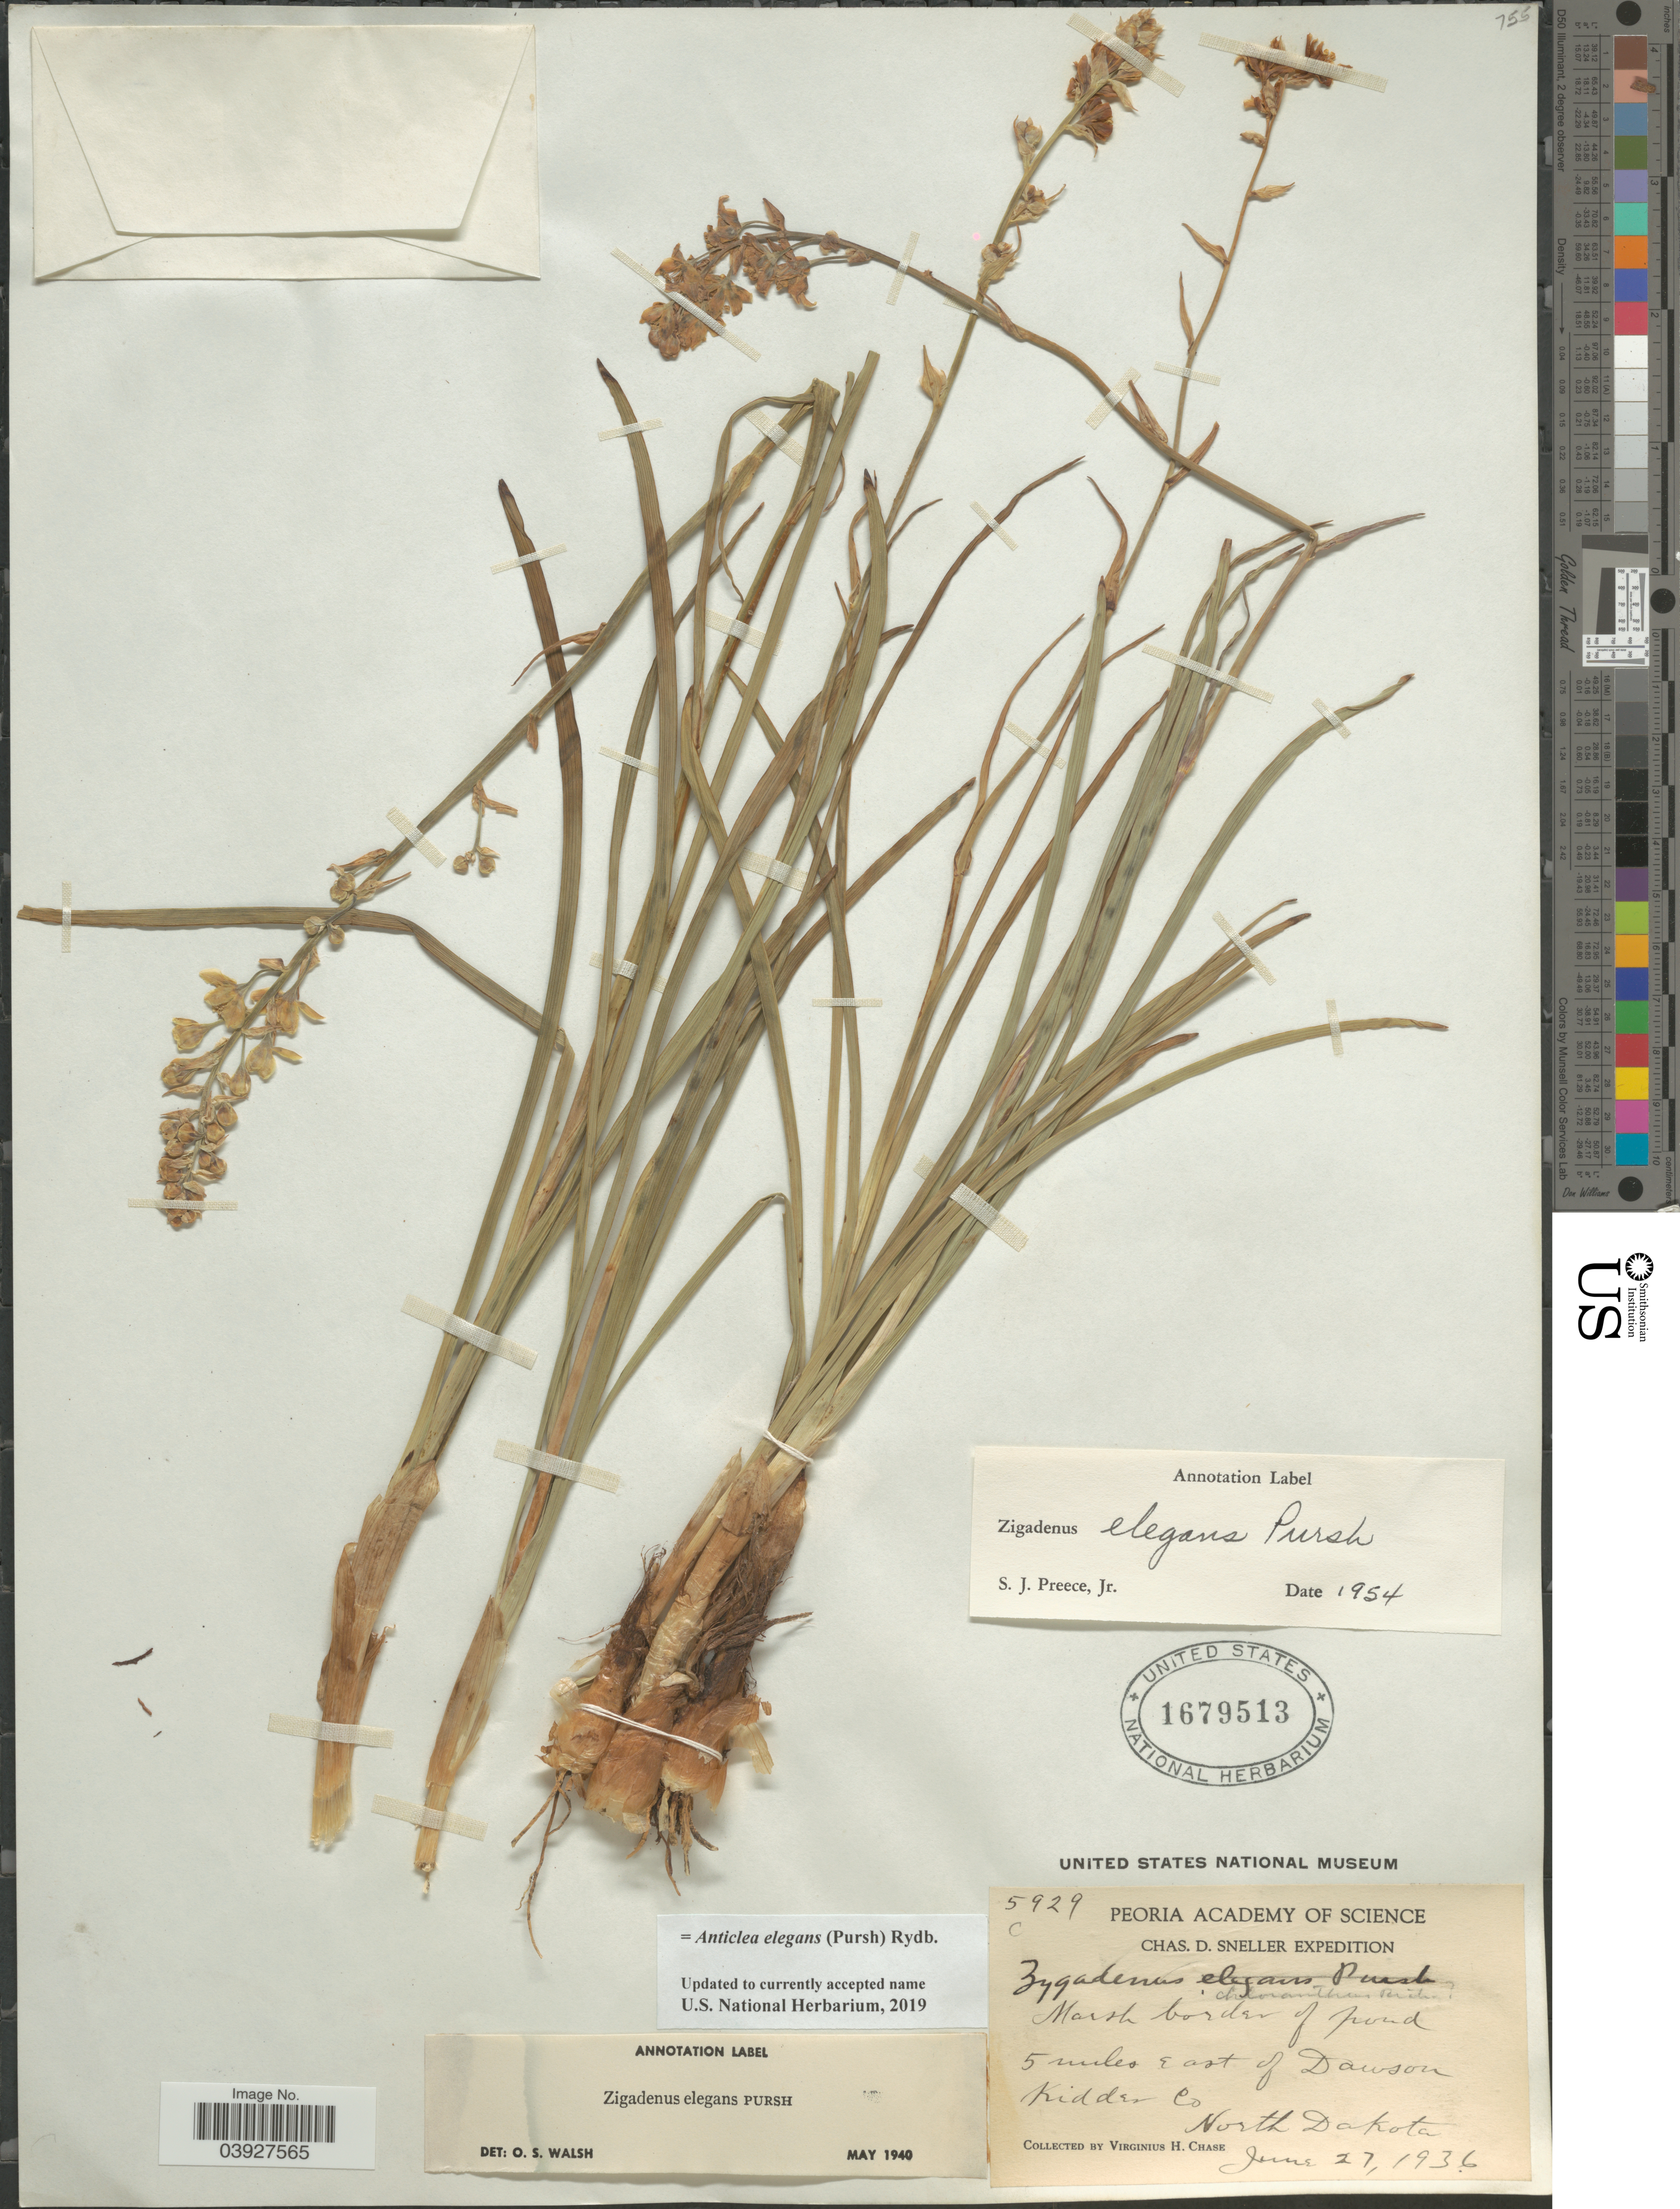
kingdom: Plantae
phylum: Tracheophyta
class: Liliopsida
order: Liliales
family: Melanthiaceae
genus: Anticlea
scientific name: Anticlea elegans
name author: (Pursh) Rydb.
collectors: V. H. Chase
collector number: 5929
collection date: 1936-06-27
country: United States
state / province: North Dakota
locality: Marsh border of pond 5 miles East of Dawson Kidder Co.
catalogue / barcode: US 1679513